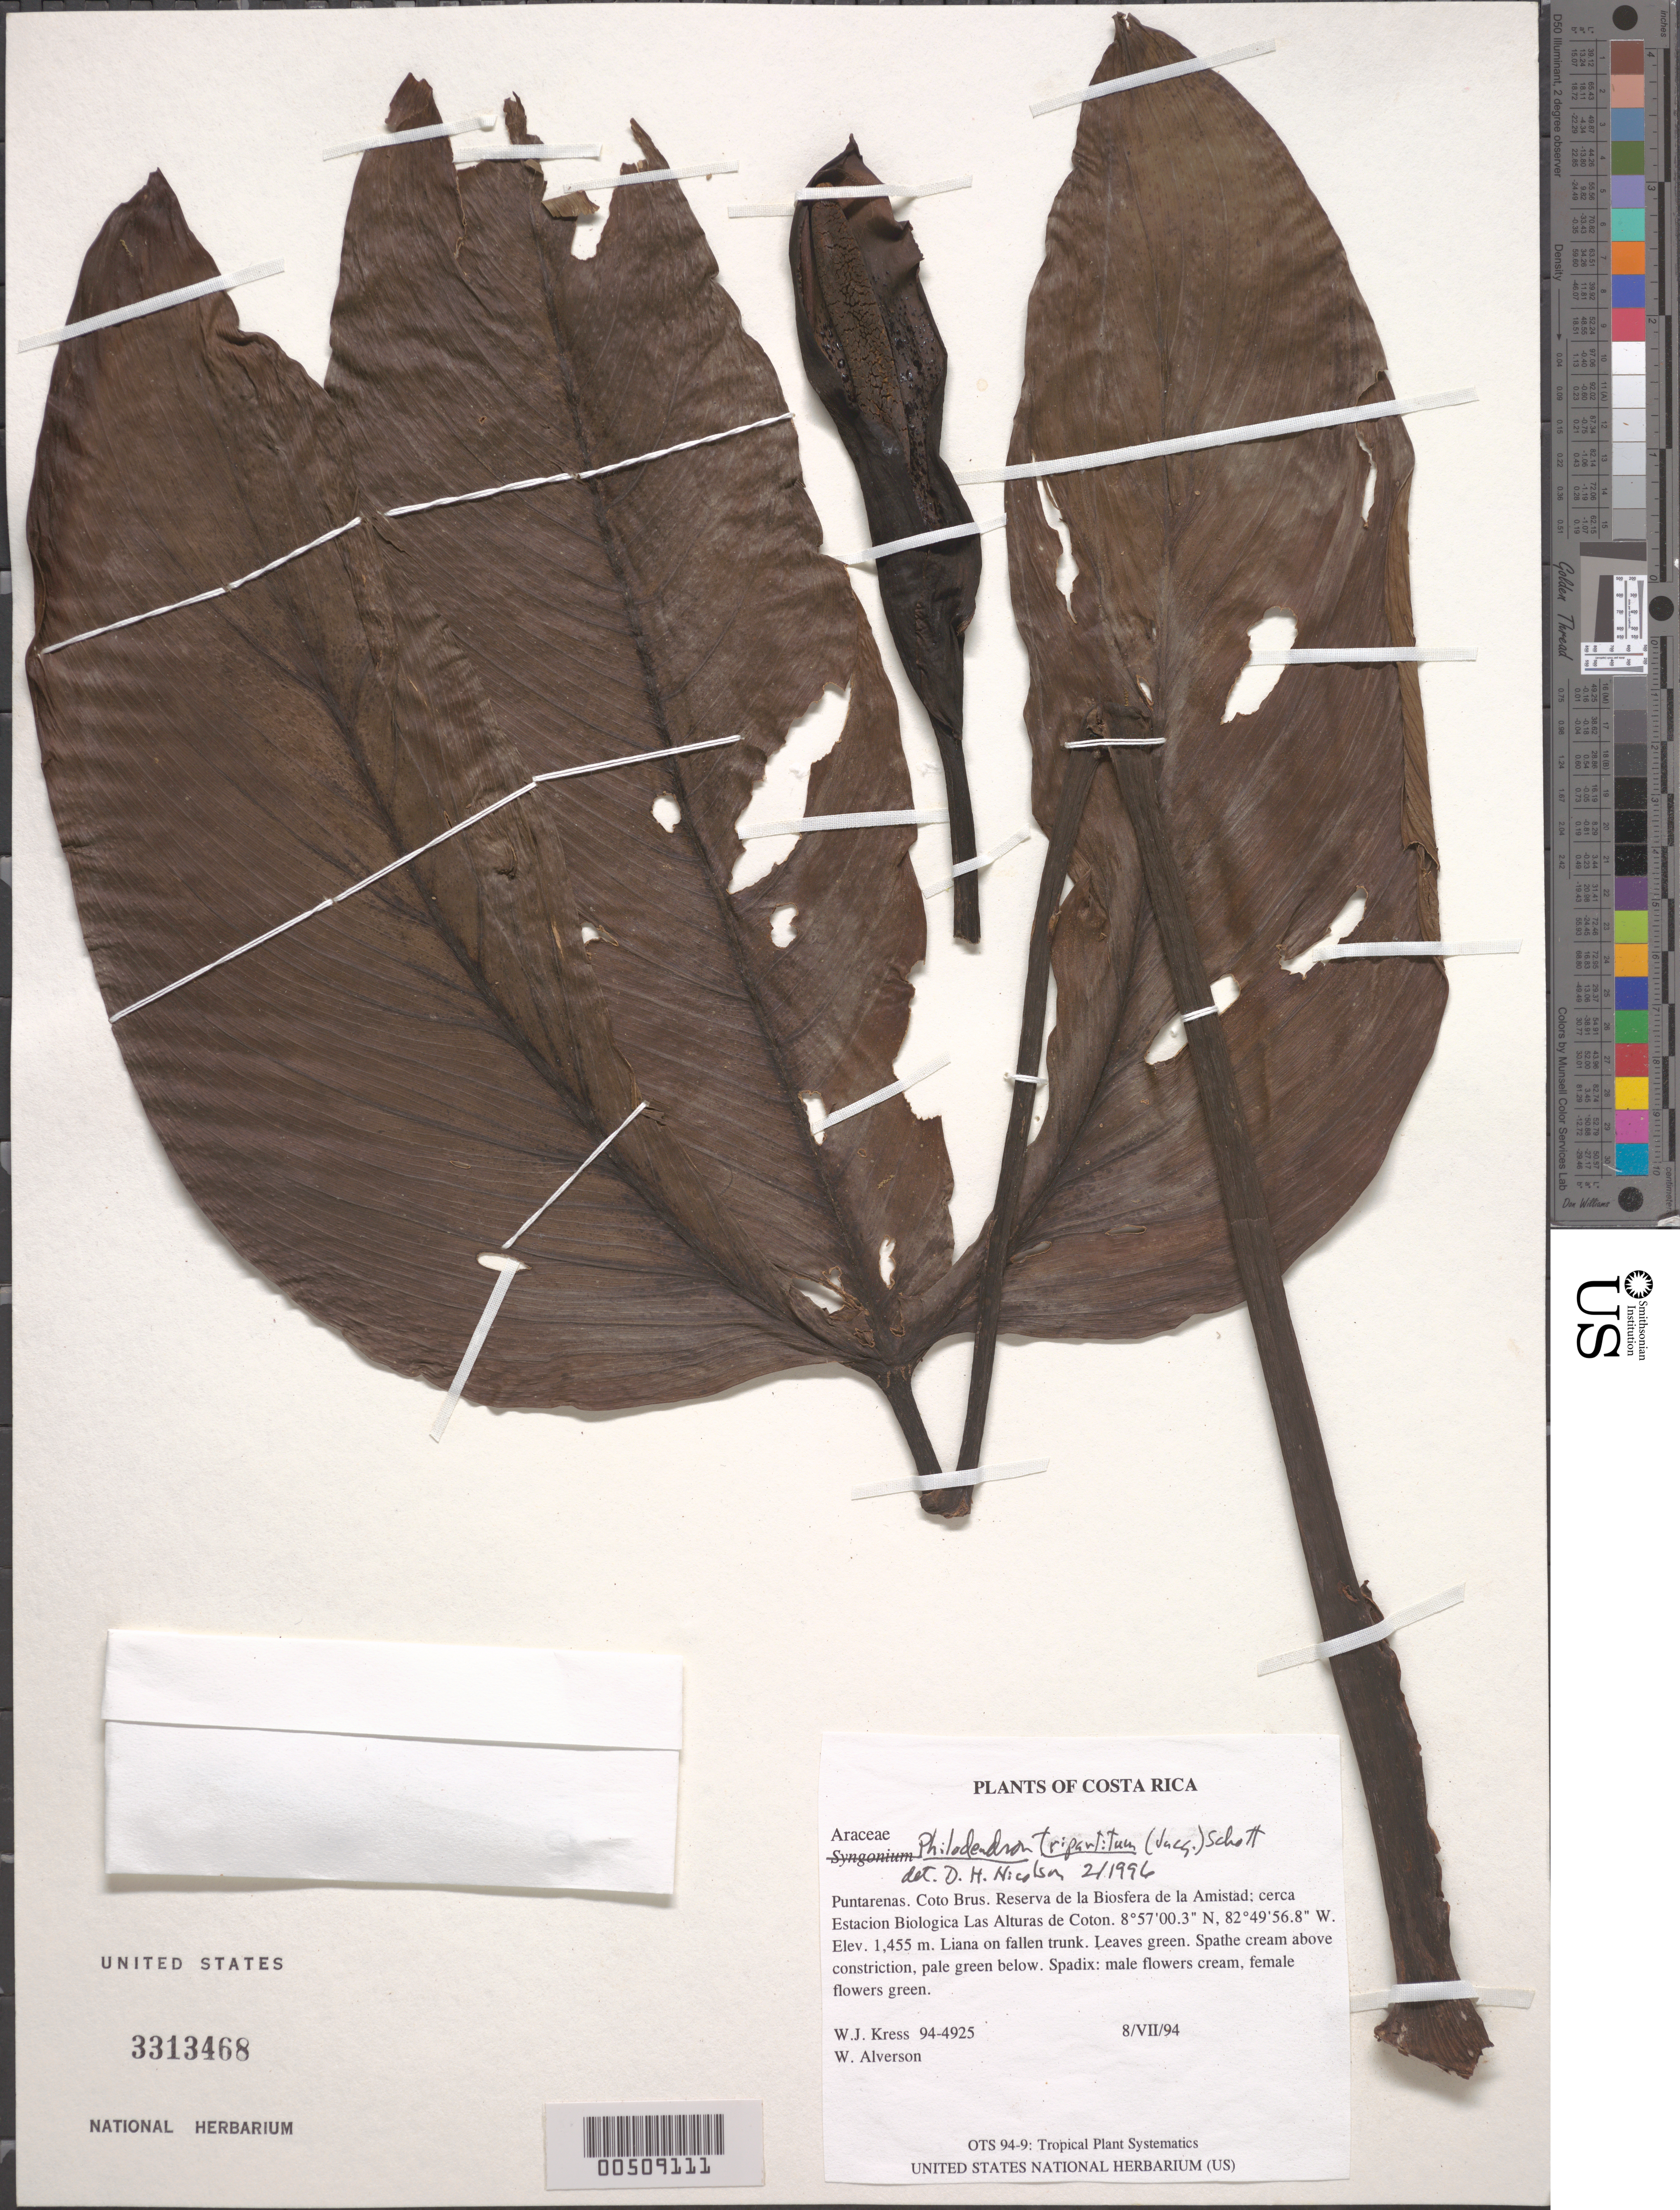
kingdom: Plantae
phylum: Tracheophyta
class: Liliopsida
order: Alismatales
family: Araceae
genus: Philodendron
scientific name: Philodendron tripartitum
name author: (Jacq.) Schott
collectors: W. J. Kress & W. S. Alverson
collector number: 94-4925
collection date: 1994-07-08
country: Costa Rica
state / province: Puntarenas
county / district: Coto Brus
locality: Reserva de la Biosfera de la Amistad; cerca Estacion Biologica Las Alturas de Coton.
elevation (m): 1455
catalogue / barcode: US 3313468